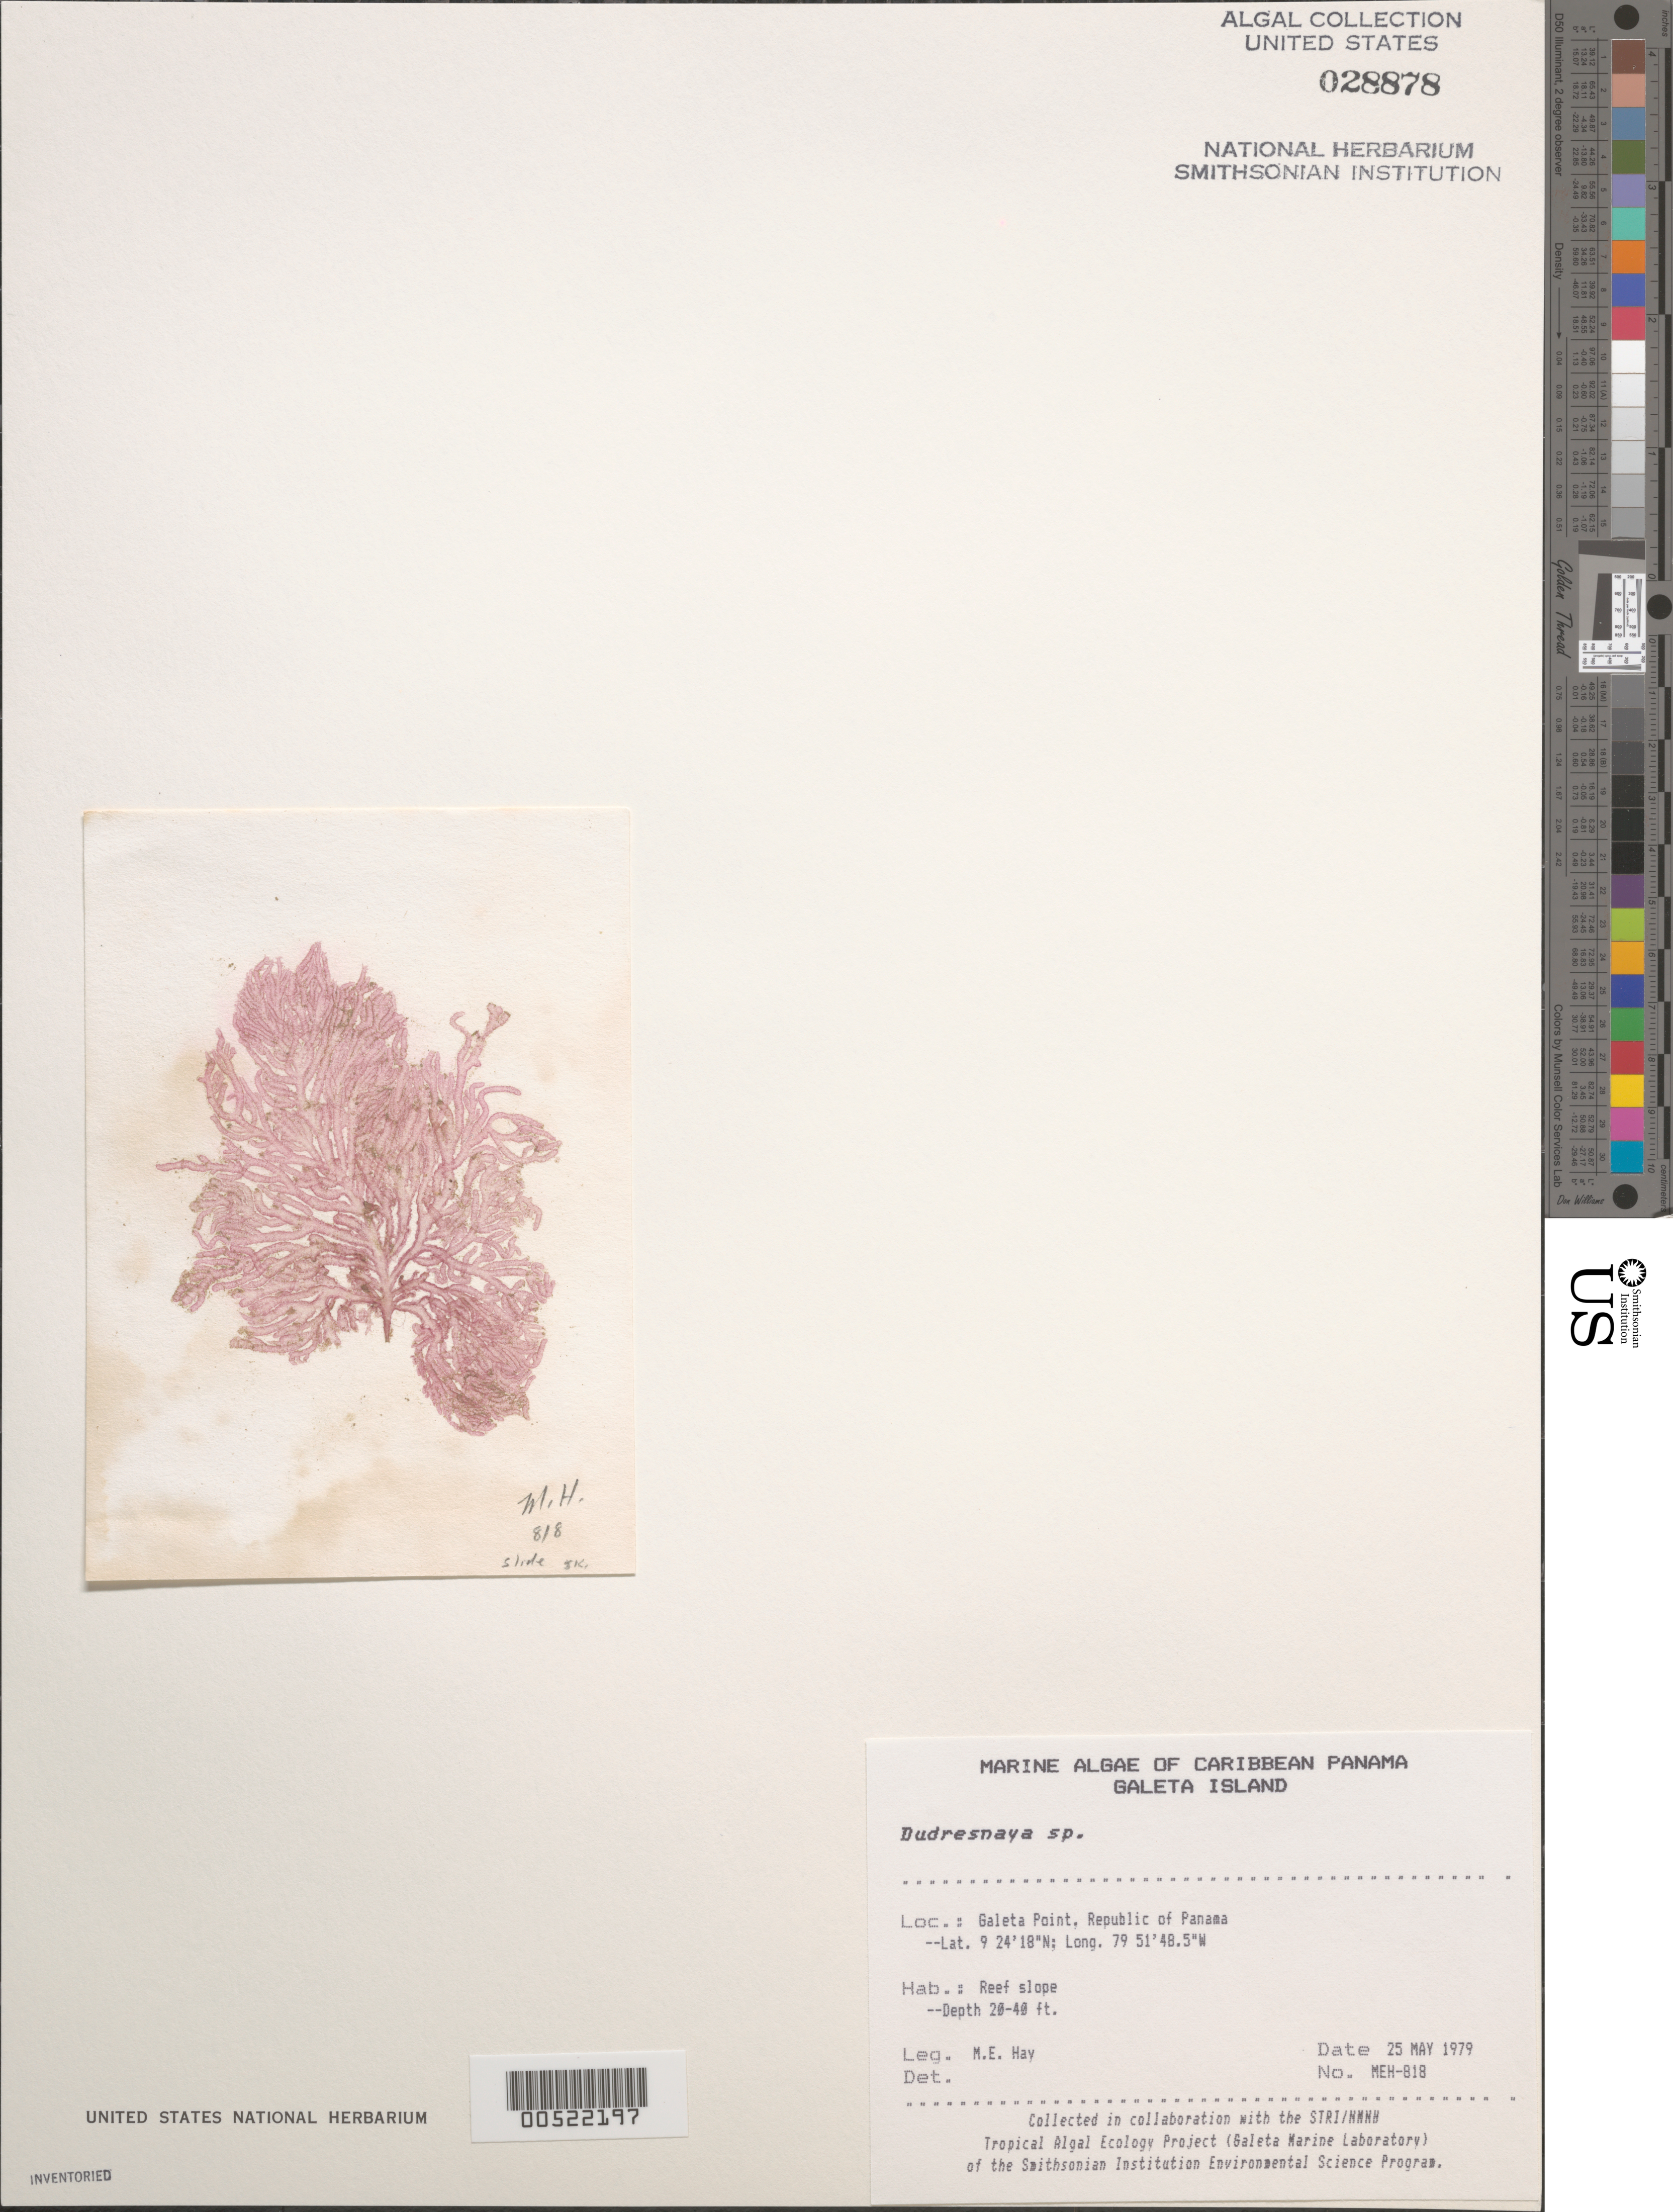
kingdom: Plantae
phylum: Rhodophyta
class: Florideophyceae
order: Gigartinales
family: Dumontiaceae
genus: Dudresnaya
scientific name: Dudresnaya sp.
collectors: M. E. Hay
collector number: MEH-818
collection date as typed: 25 May 1979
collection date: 1979-05-25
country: Panama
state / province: Colón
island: Galeta Island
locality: Galeta Point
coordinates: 9 24' 18" N, 79 51' 48.5" W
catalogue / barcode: US 28878